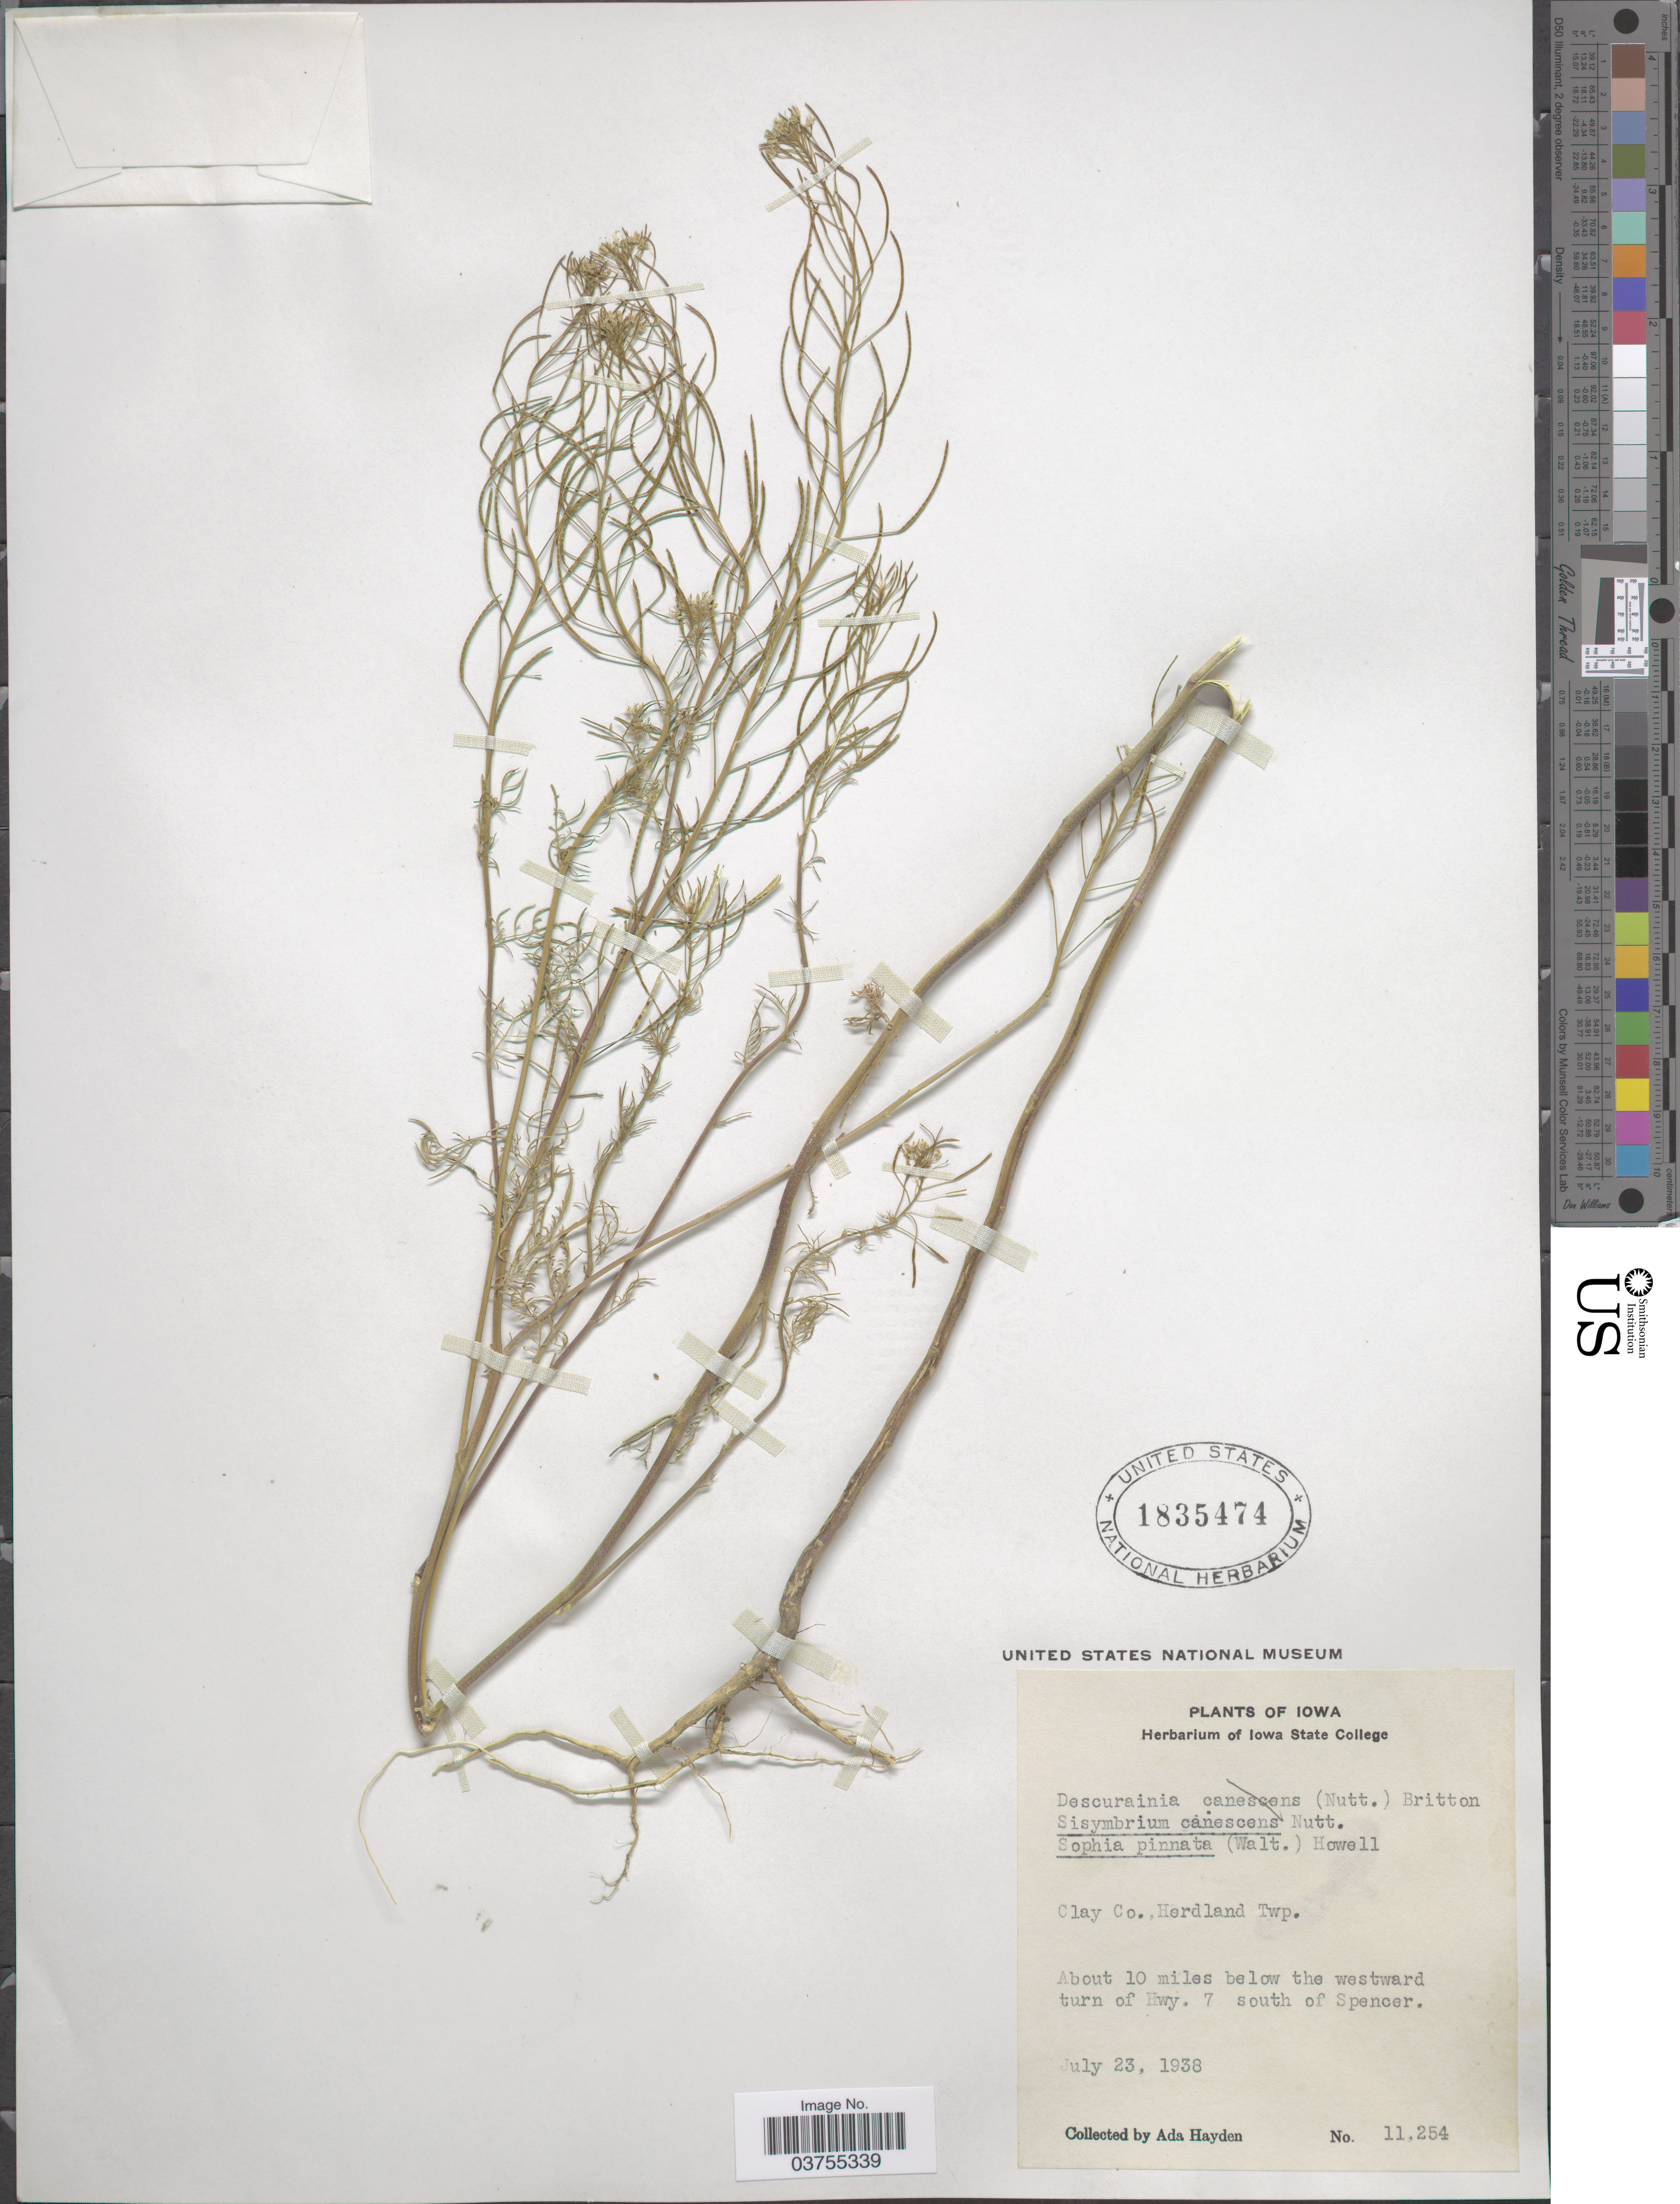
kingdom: Plantae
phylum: Tracheophyta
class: Magnoliopsida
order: Brassicales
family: Brassicaceae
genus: Descurainia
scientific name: Descurainia sp.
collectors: Ada Hayden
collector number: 11254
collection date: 1938-07-23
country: United States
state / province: Iowa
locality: Clay Co., Herdland Twp. About 10 miles below the westward turn of Hwy. 7 south of Spencer.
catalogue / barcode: US 1835474